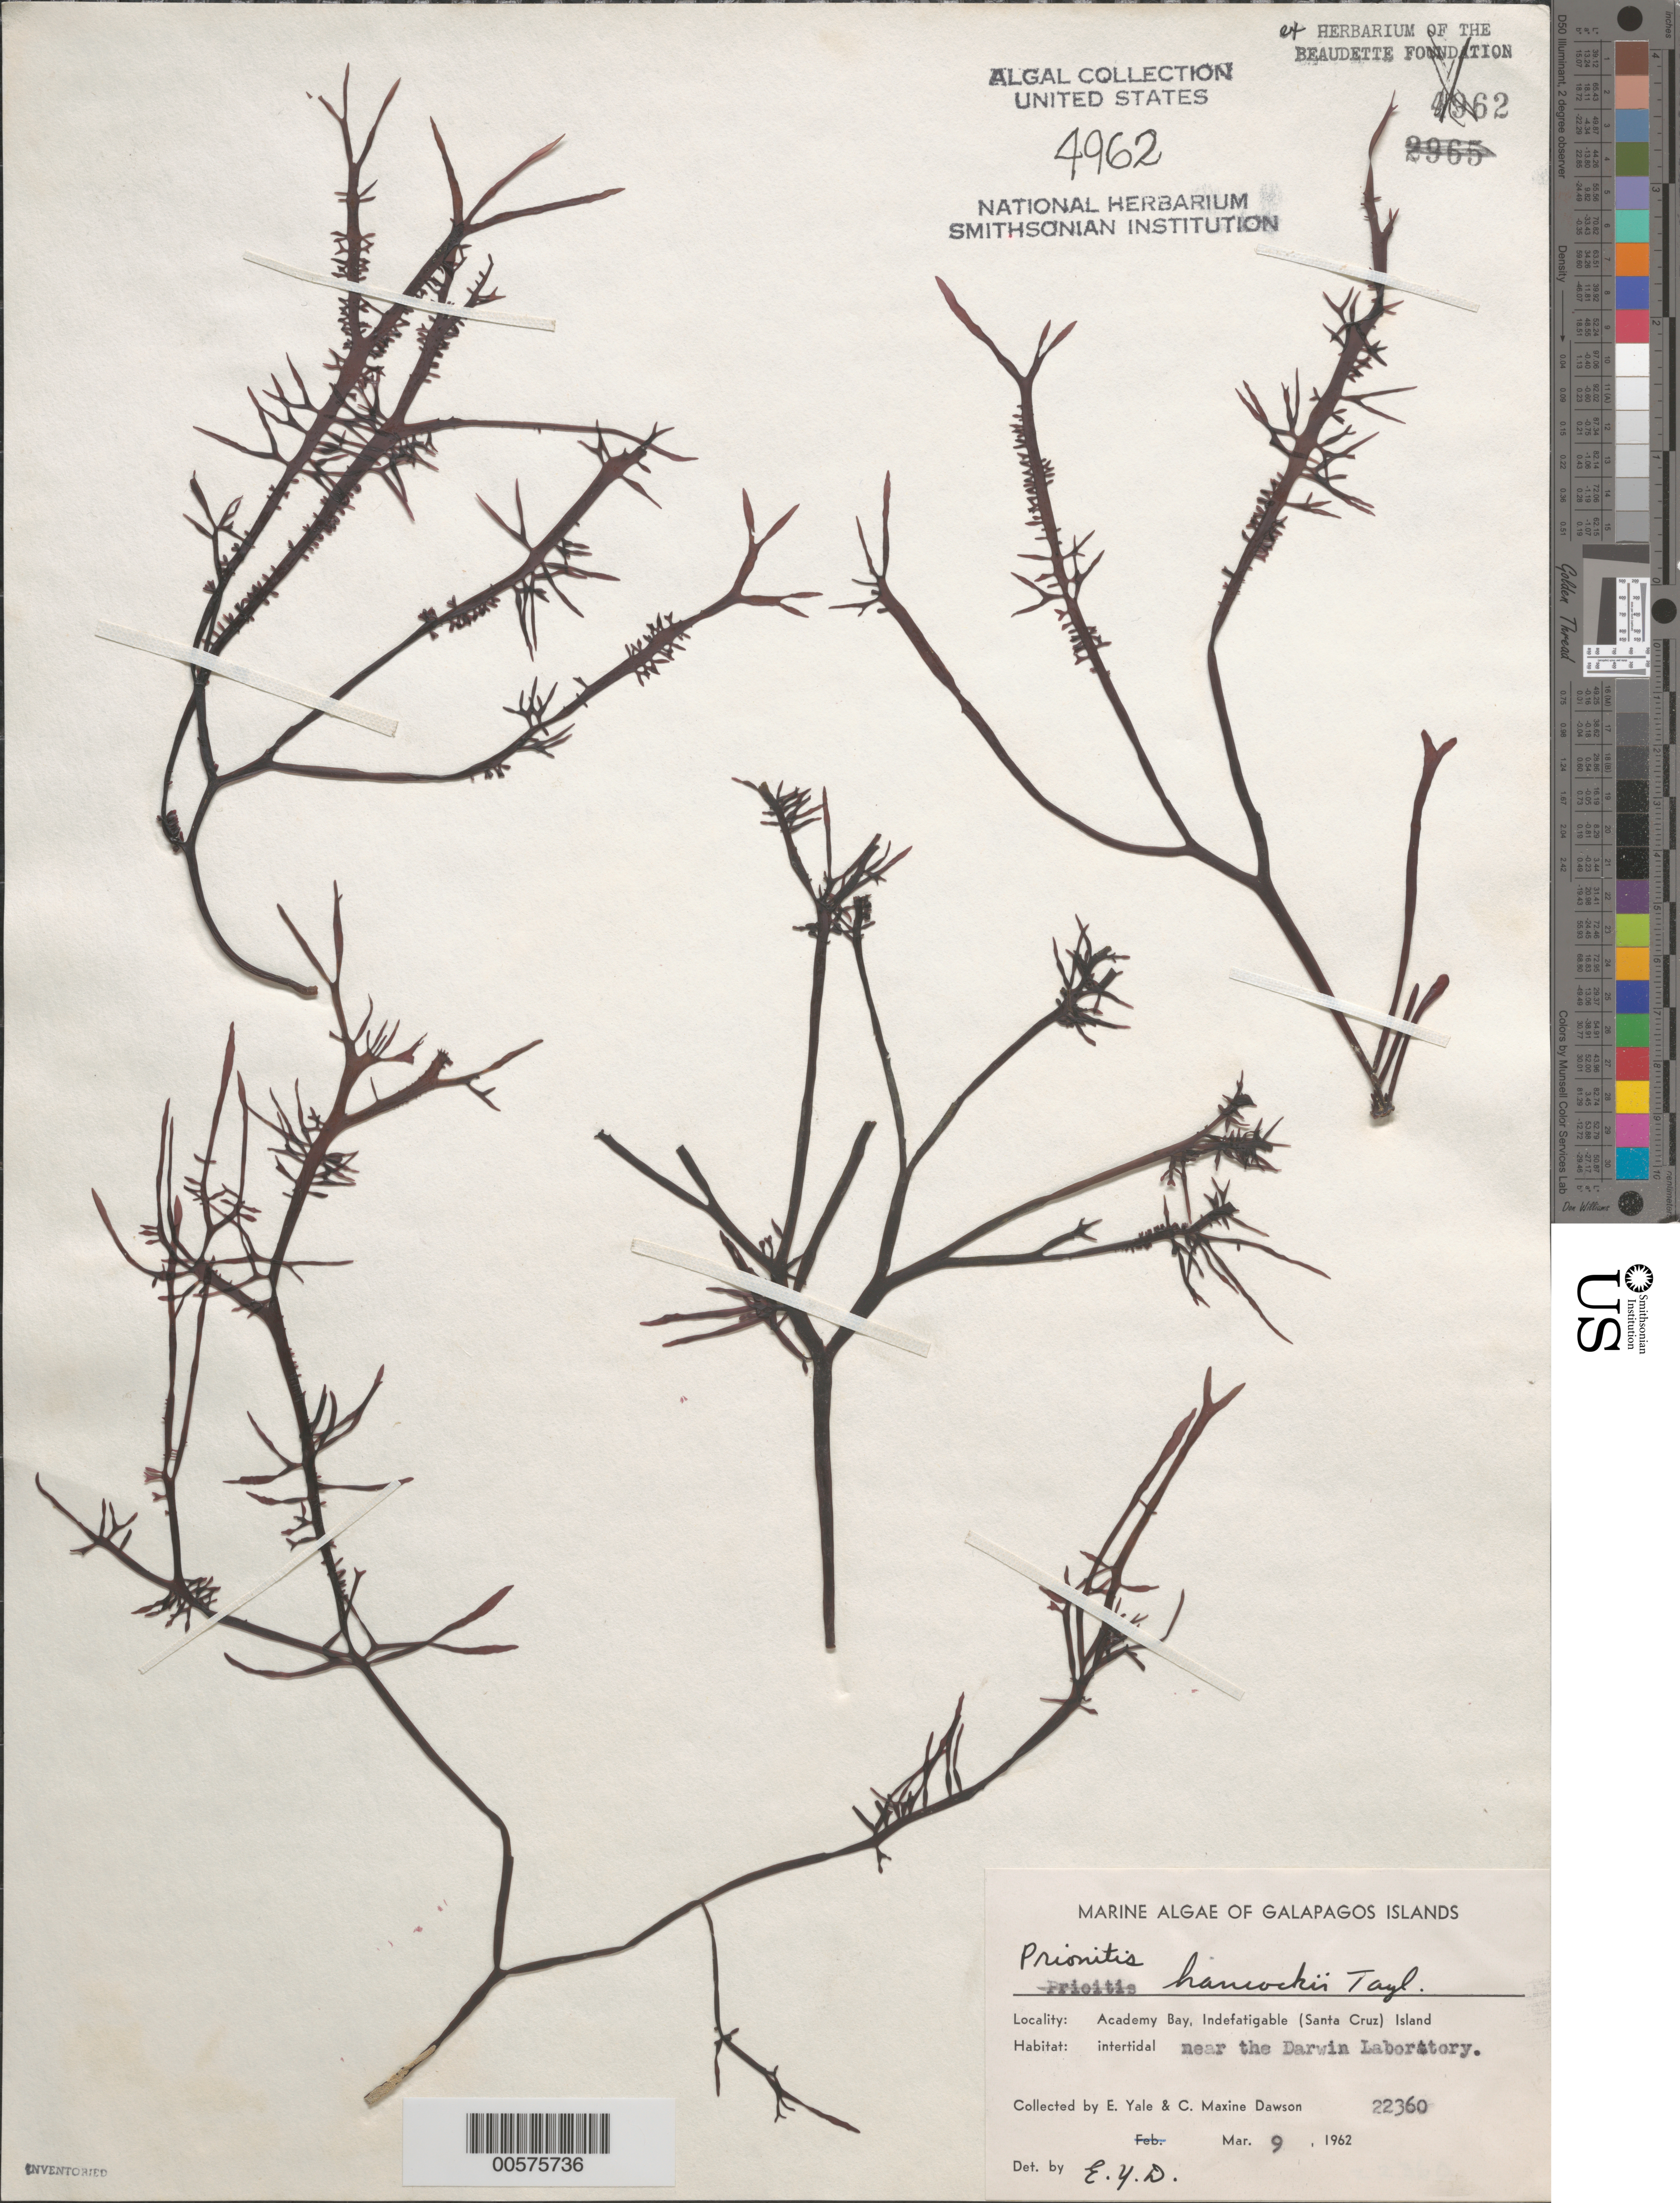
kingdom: Plantae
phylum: Rhodophyta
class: Florideophyceae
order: Cryptonemiales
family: Cryptonemiaceae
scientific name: Prionitis hancockii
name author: W.R. Taylor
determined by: Dawson, E. Y.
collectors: E. Y. Dawson & C. M. Dawson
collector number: EYD 22360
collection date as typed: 09 Mar 1962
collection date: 1962-03-09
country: Ecuador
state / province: Colón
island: Santa Cruz [Indefatigable, Chaves]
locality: Academy Bay near Darwin Laboratory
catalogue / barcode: US 4962